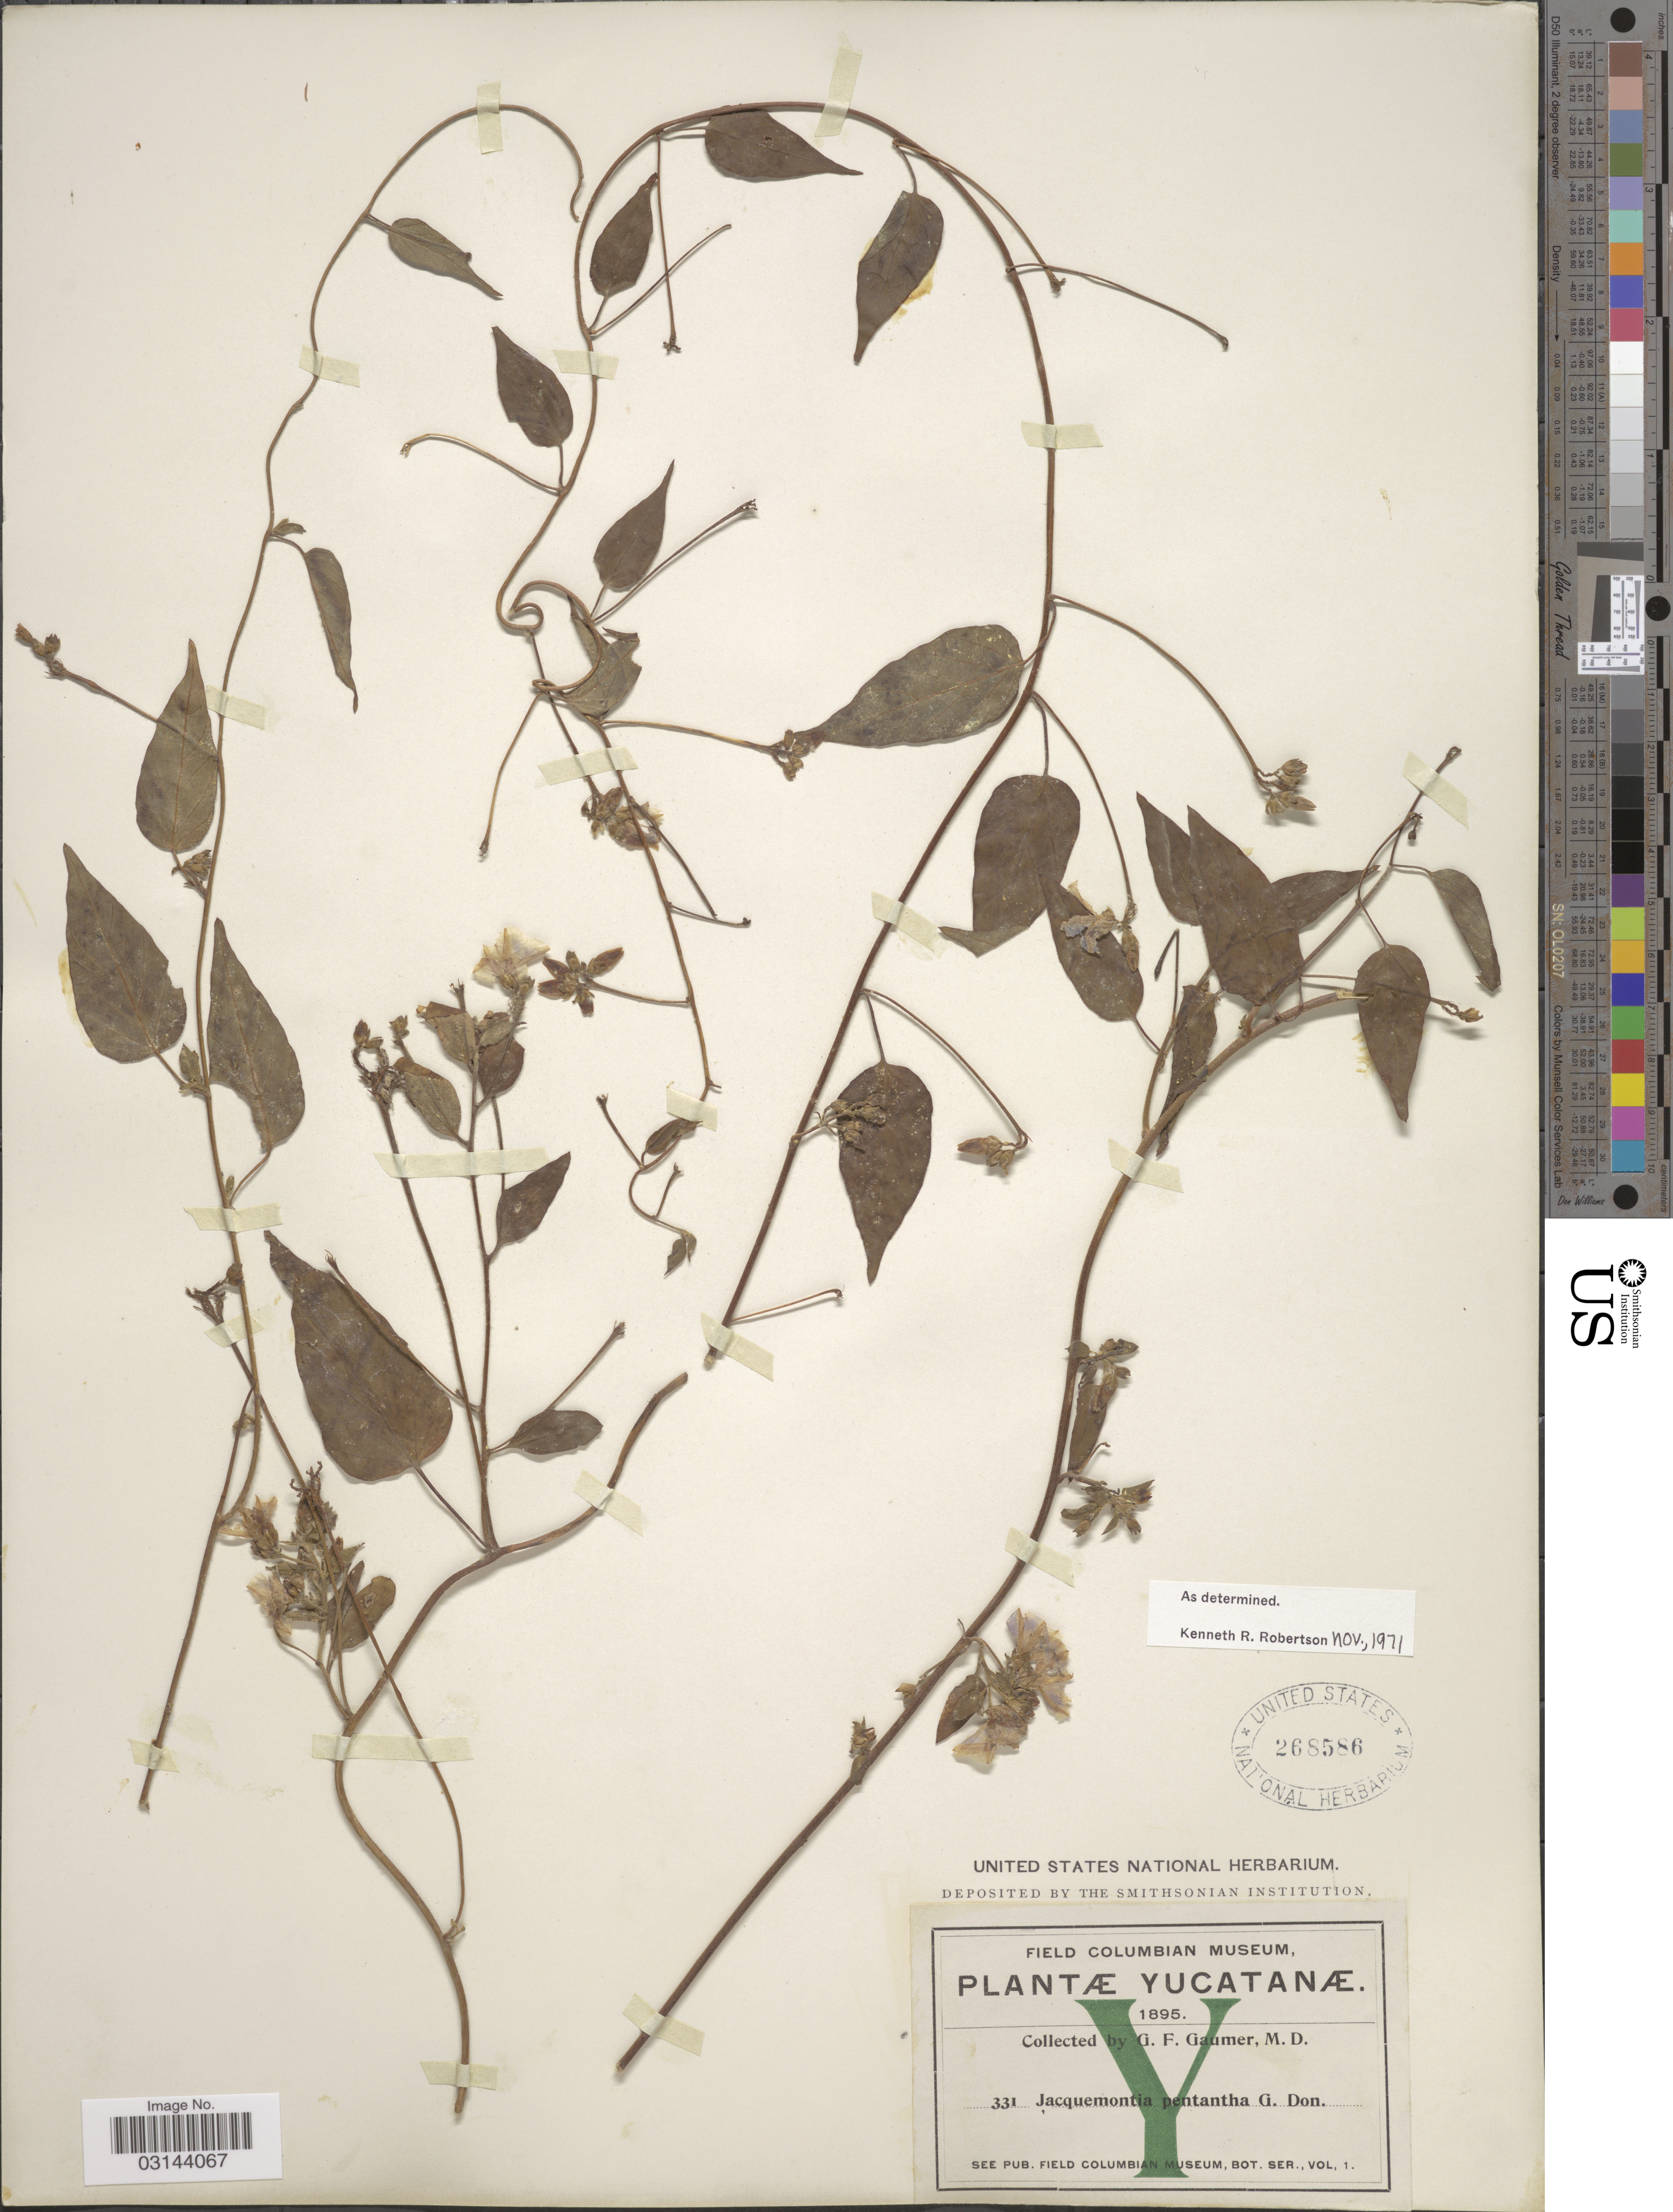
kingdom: Plantae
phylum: Tracheophyta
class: Magnoliopsida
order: Solanales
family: Convolvulaceae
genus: Jacquemontia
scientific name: Jacquemontia pentanthos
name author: (Jacq.) G. Don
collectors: G. F. Gaumer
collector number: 331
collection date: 1895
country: Mexico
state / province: Yucatán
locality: Yucatanæ.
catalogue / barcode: US 268586